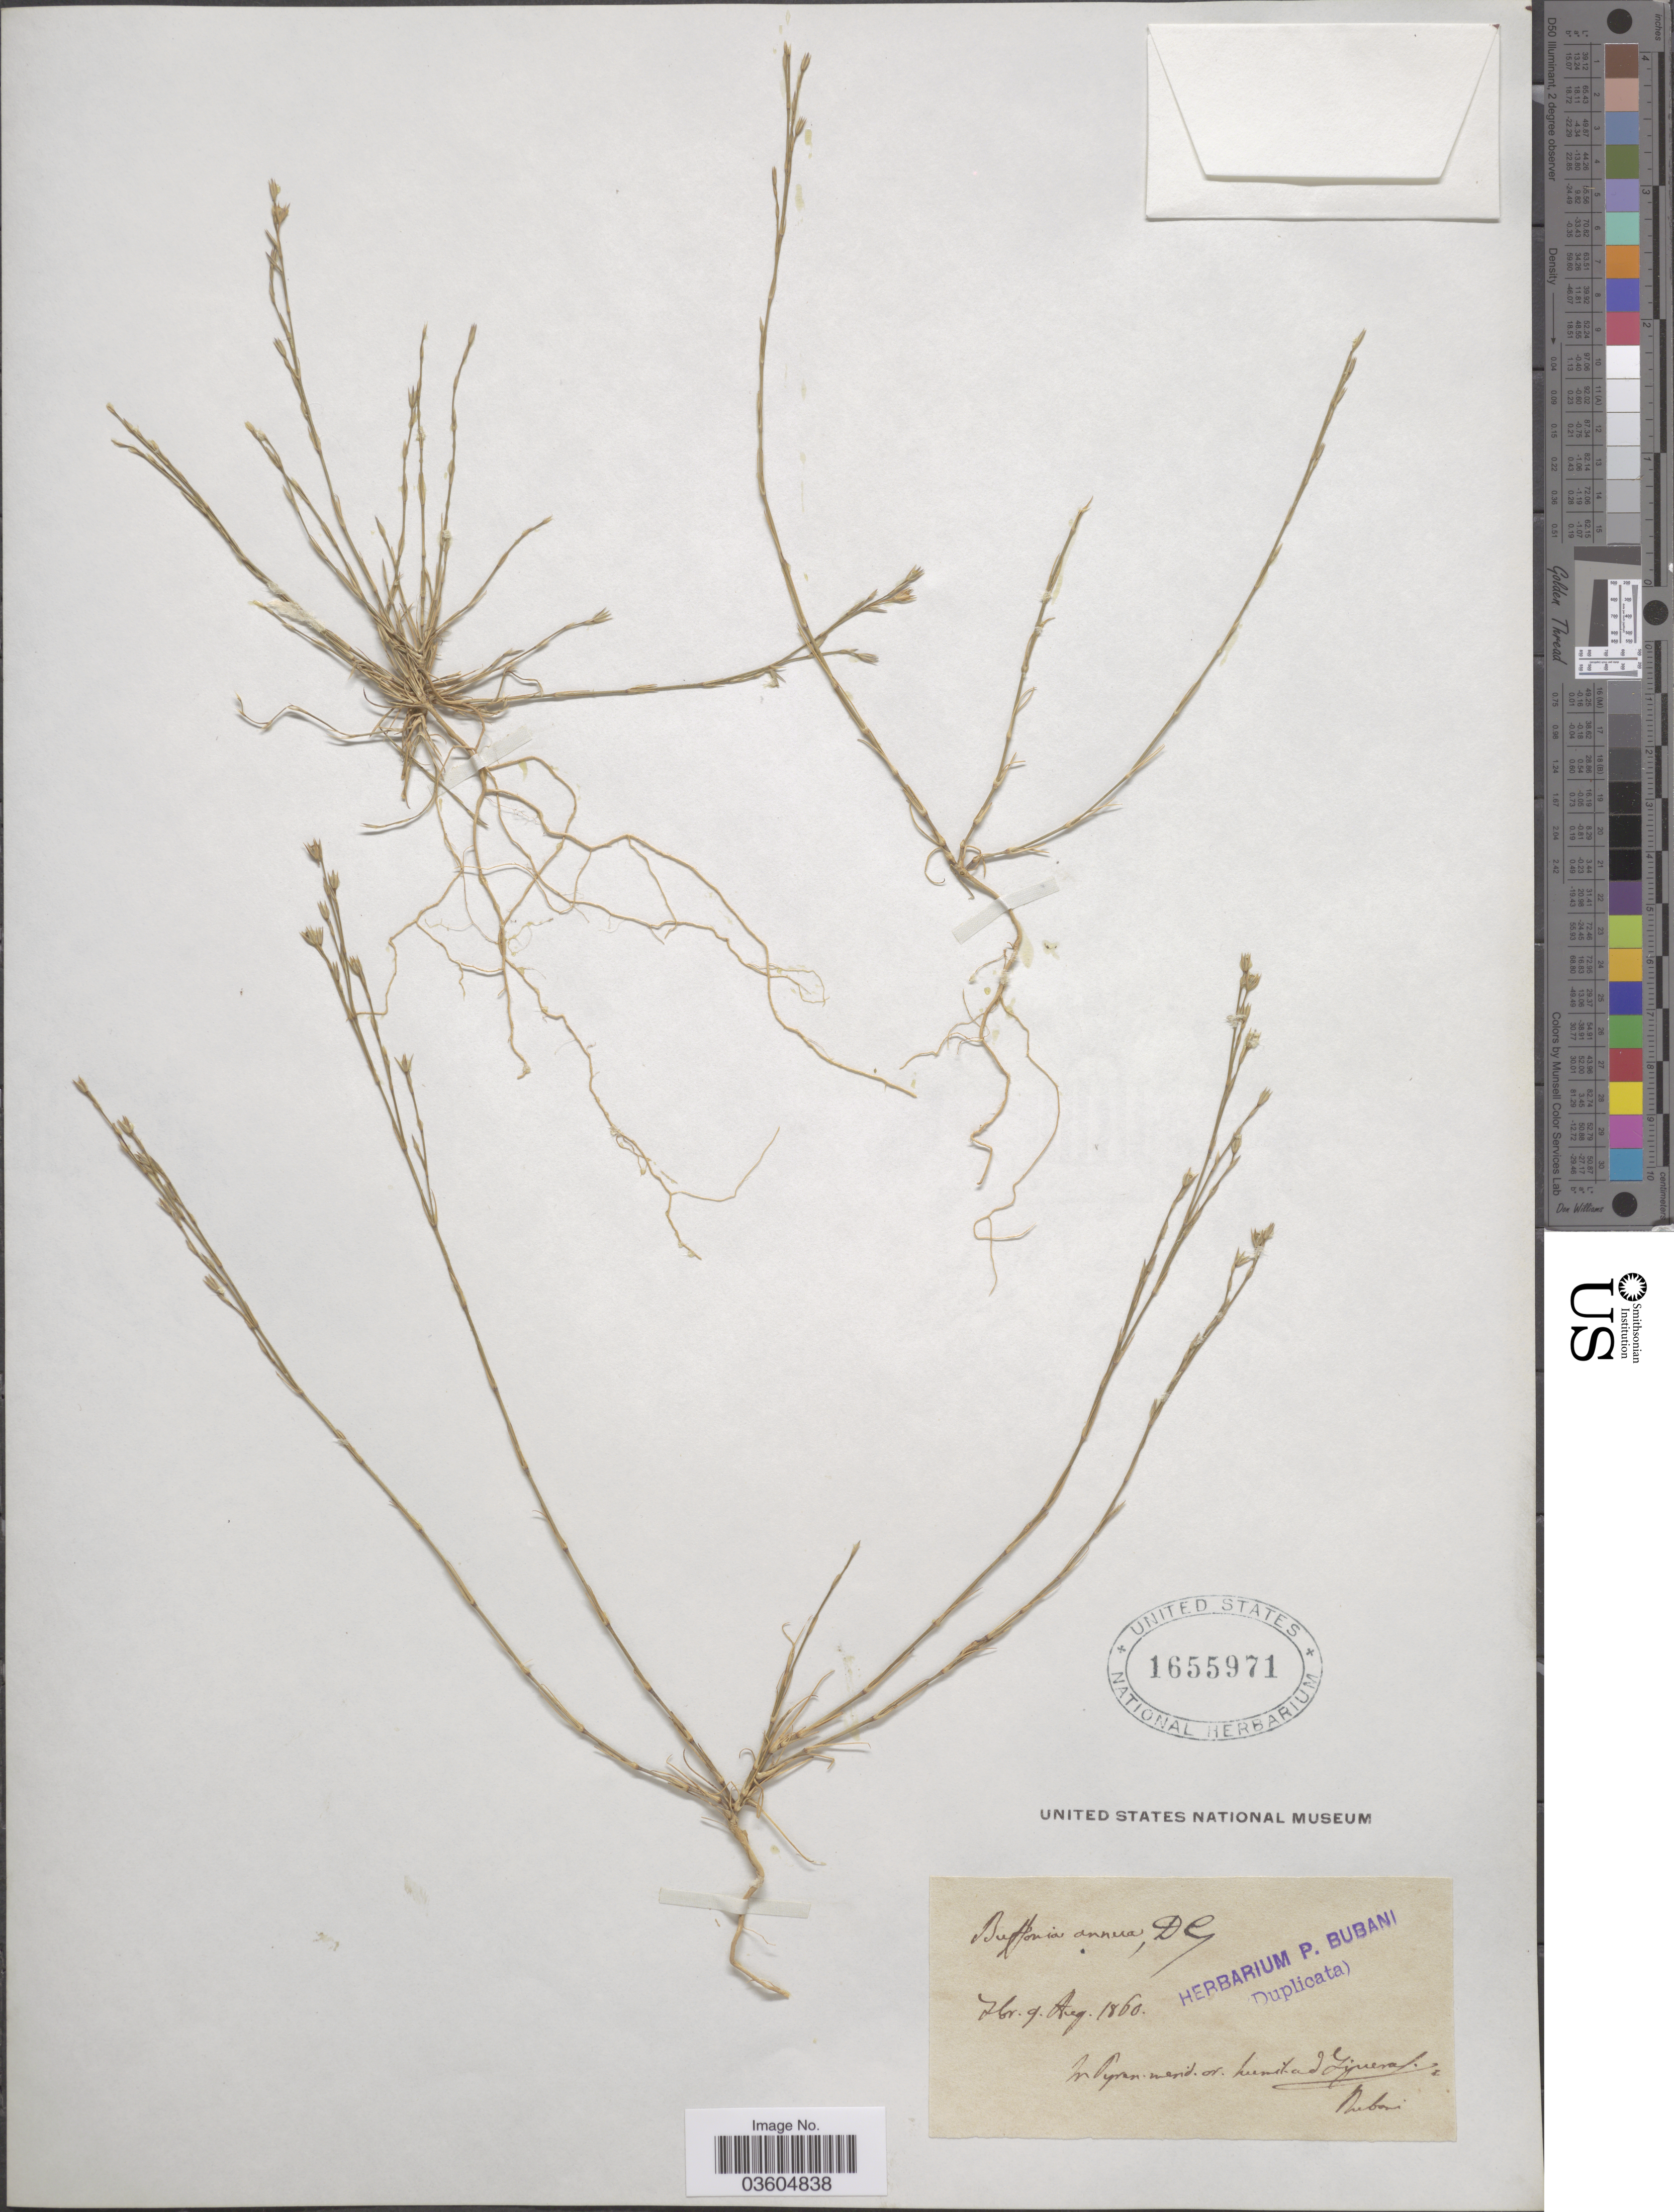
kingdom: Plantae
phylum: Tracheophyta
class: Magnoliopsida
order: Caryophyllales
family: Caryophyllaceae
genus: Bufonia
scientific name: Bufonia annua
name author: DC.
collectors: P. Bubani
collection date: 1860-08-09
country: Spain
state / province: Catalunya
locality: In Pyren. merid. or. humil. ad Figueras.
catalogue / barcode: US 1655971